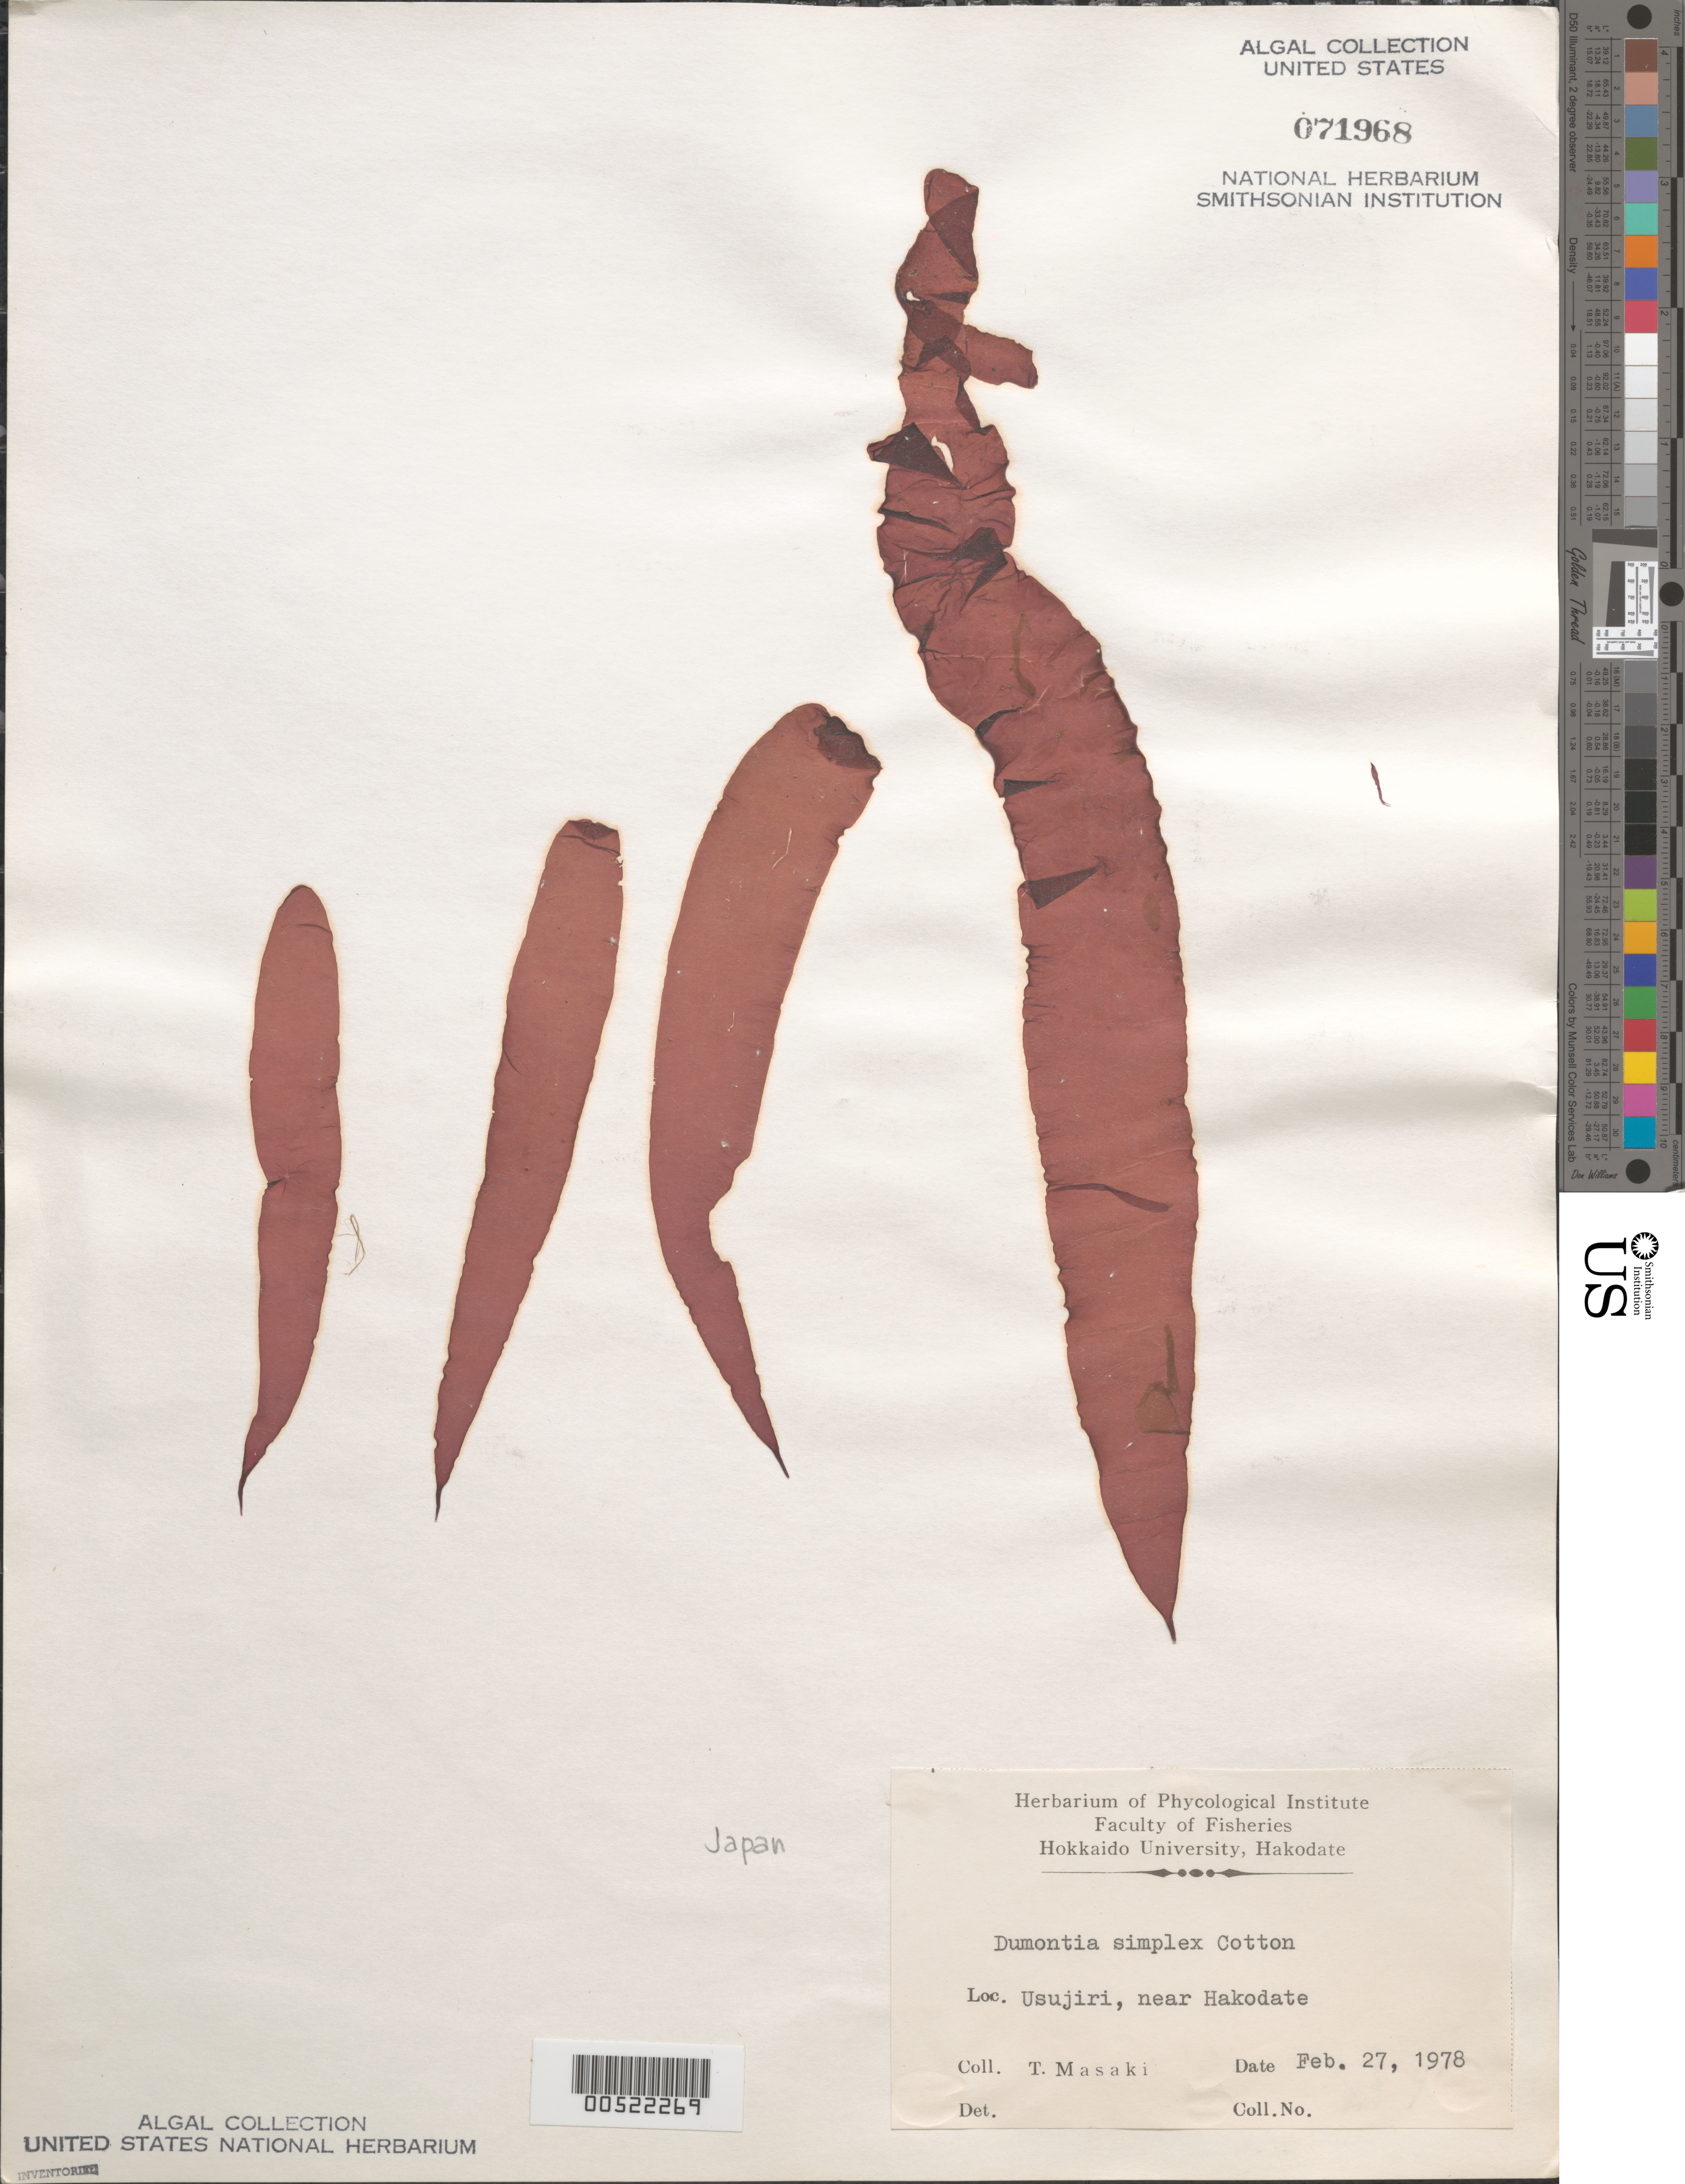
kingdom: Plantae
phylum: Rhodophyta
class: Florideophyceae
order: Gigartinales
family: Dumontiaceae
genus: Dumontia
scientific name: Dumontia simplex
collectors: T. Masaki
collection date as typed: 27 Feb 1978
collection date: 1978-02-27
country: Japan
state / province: Hokkaido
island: Hokkaido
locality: Usujiri, near Hakodate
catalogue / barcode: US 71968